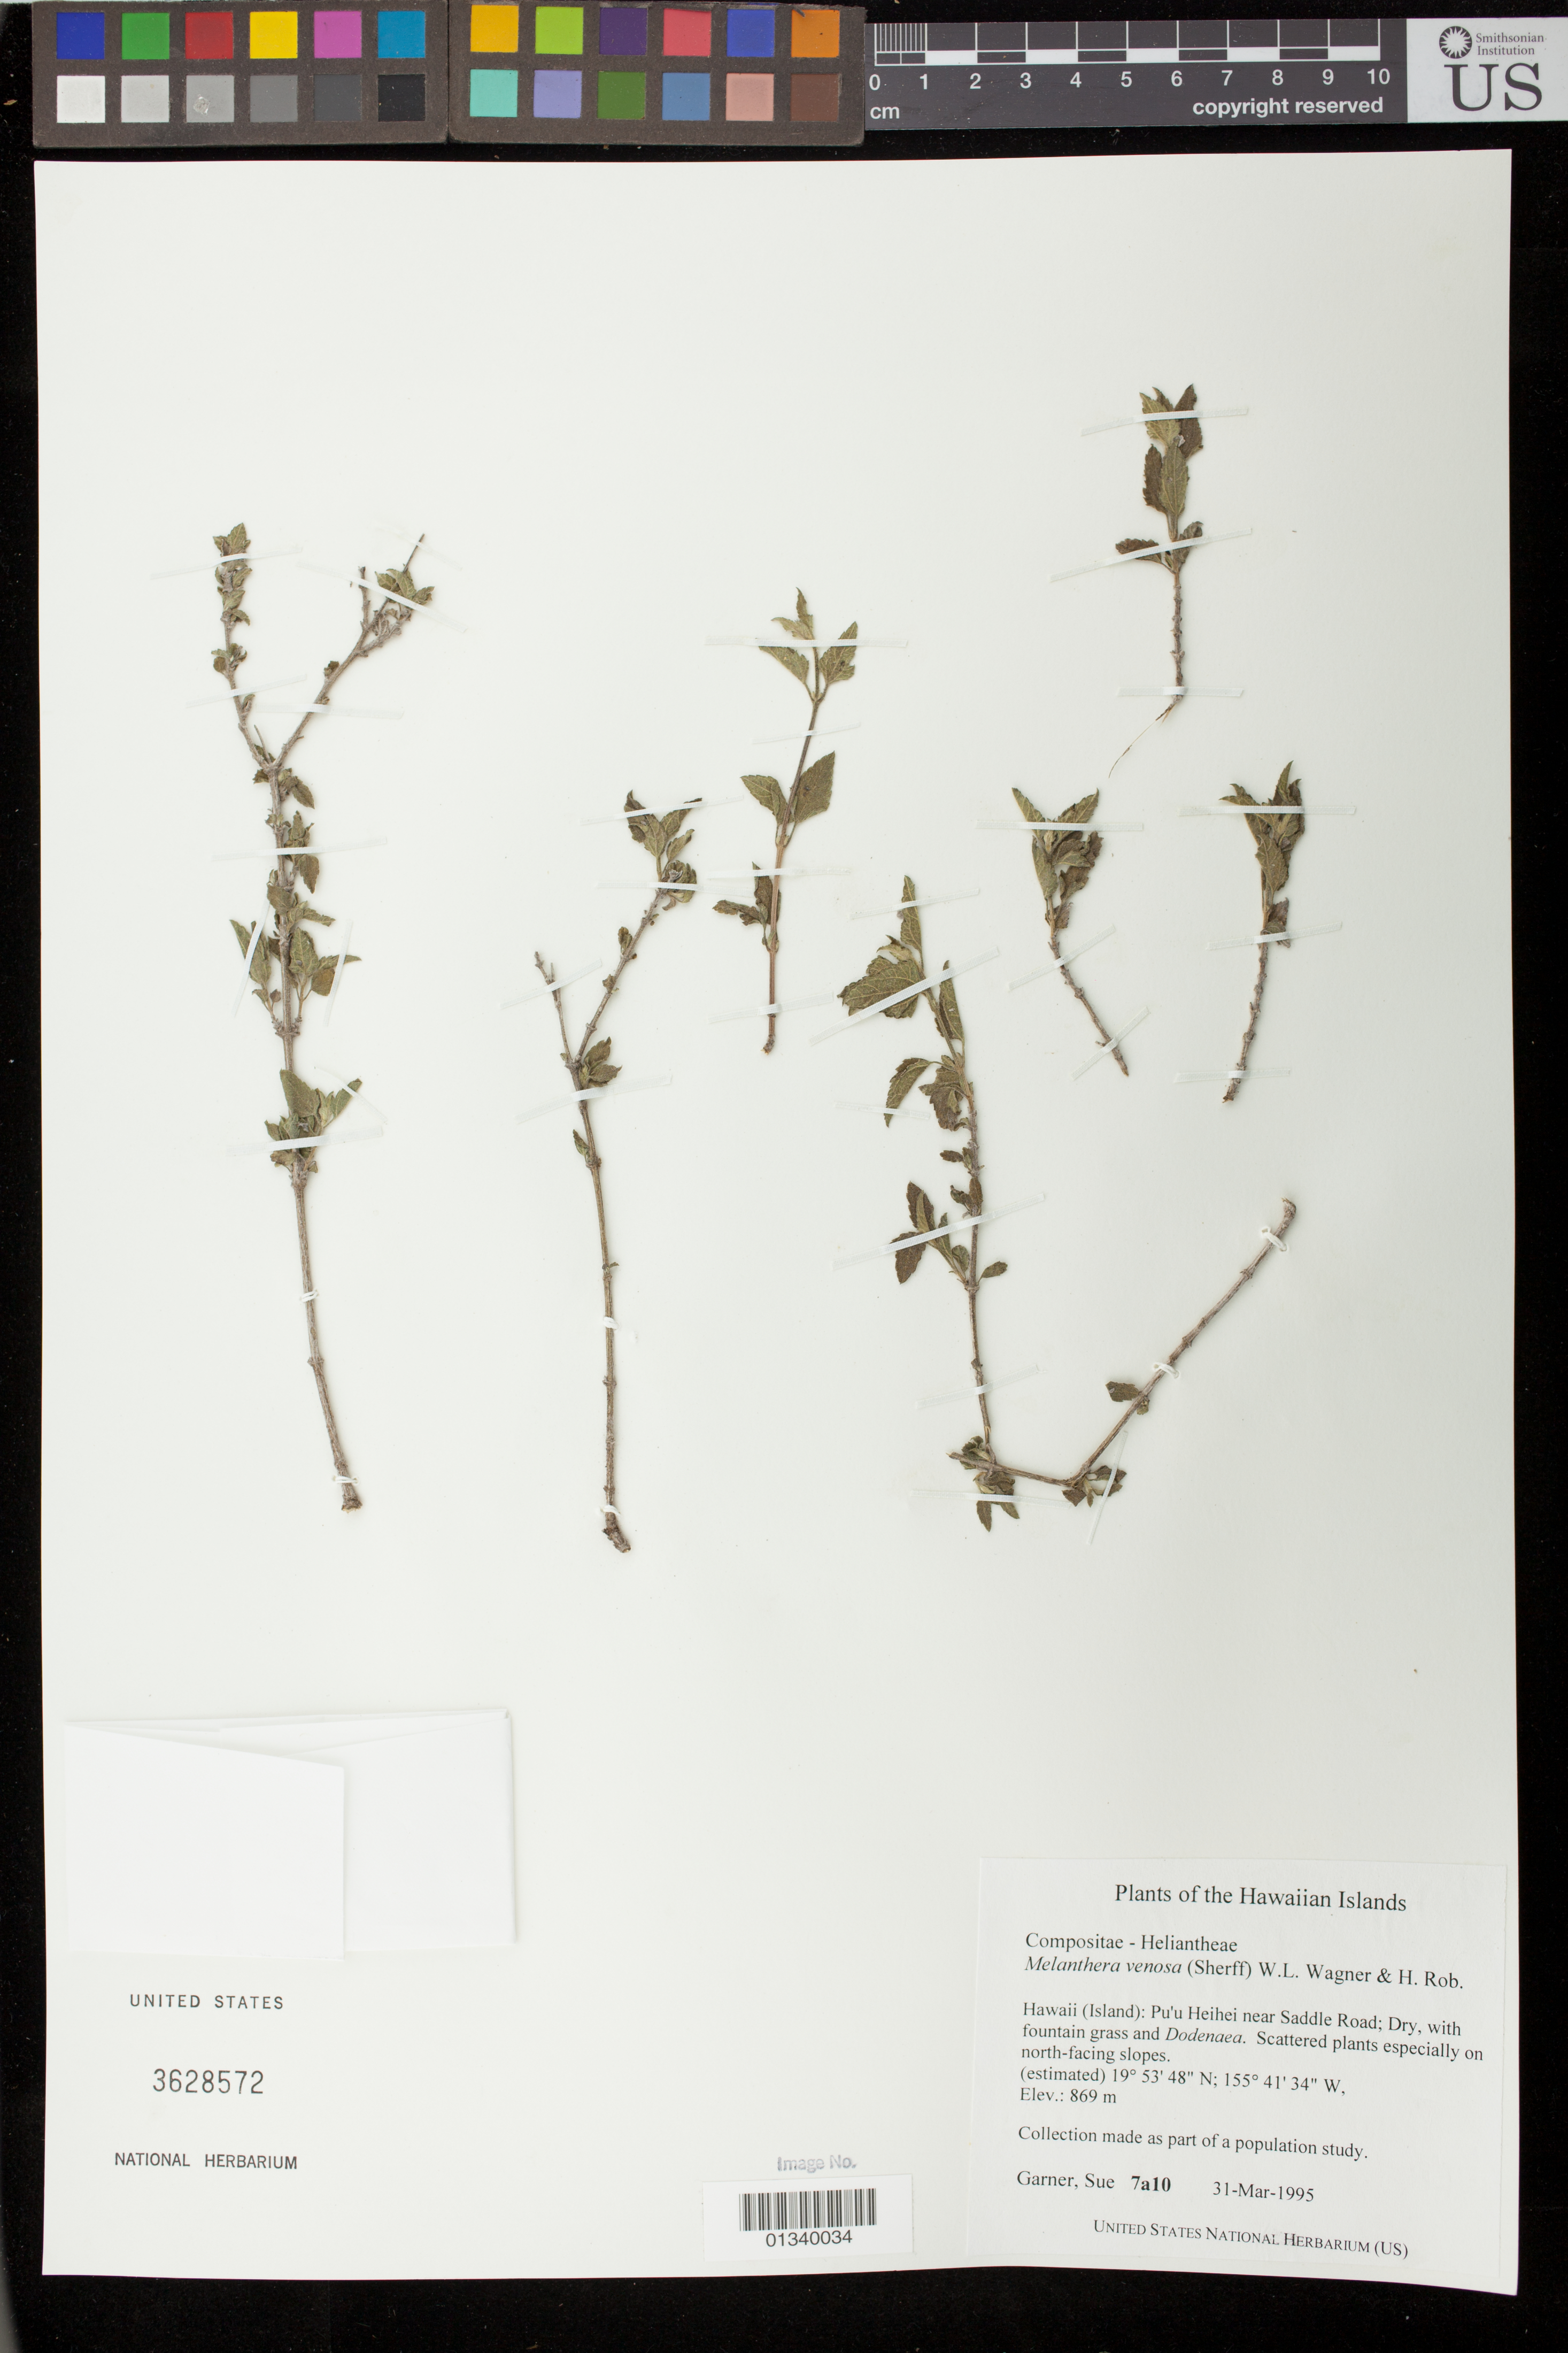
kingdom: Plantae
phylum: Tracheophyta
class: Magnoliopsida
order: Asterales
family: Asteraceae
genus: Wollastonia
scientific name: Wollastonia venosa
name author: (Sherff) Orchard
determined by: Wagner, W. L., (BOT), Smithsonian Institution - National Museum of Natural History (UNITED STATES)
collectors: S. Garner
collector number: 7a10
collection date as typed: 31 March 1995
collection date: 1995-03-31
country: United States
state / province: Hawaii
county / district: Hawaii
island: Hawaii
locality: Pu'u Heihei near Saddle Road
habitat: Dry with fountain grass and Dodenaea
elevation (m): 869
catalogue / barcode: US 3628572